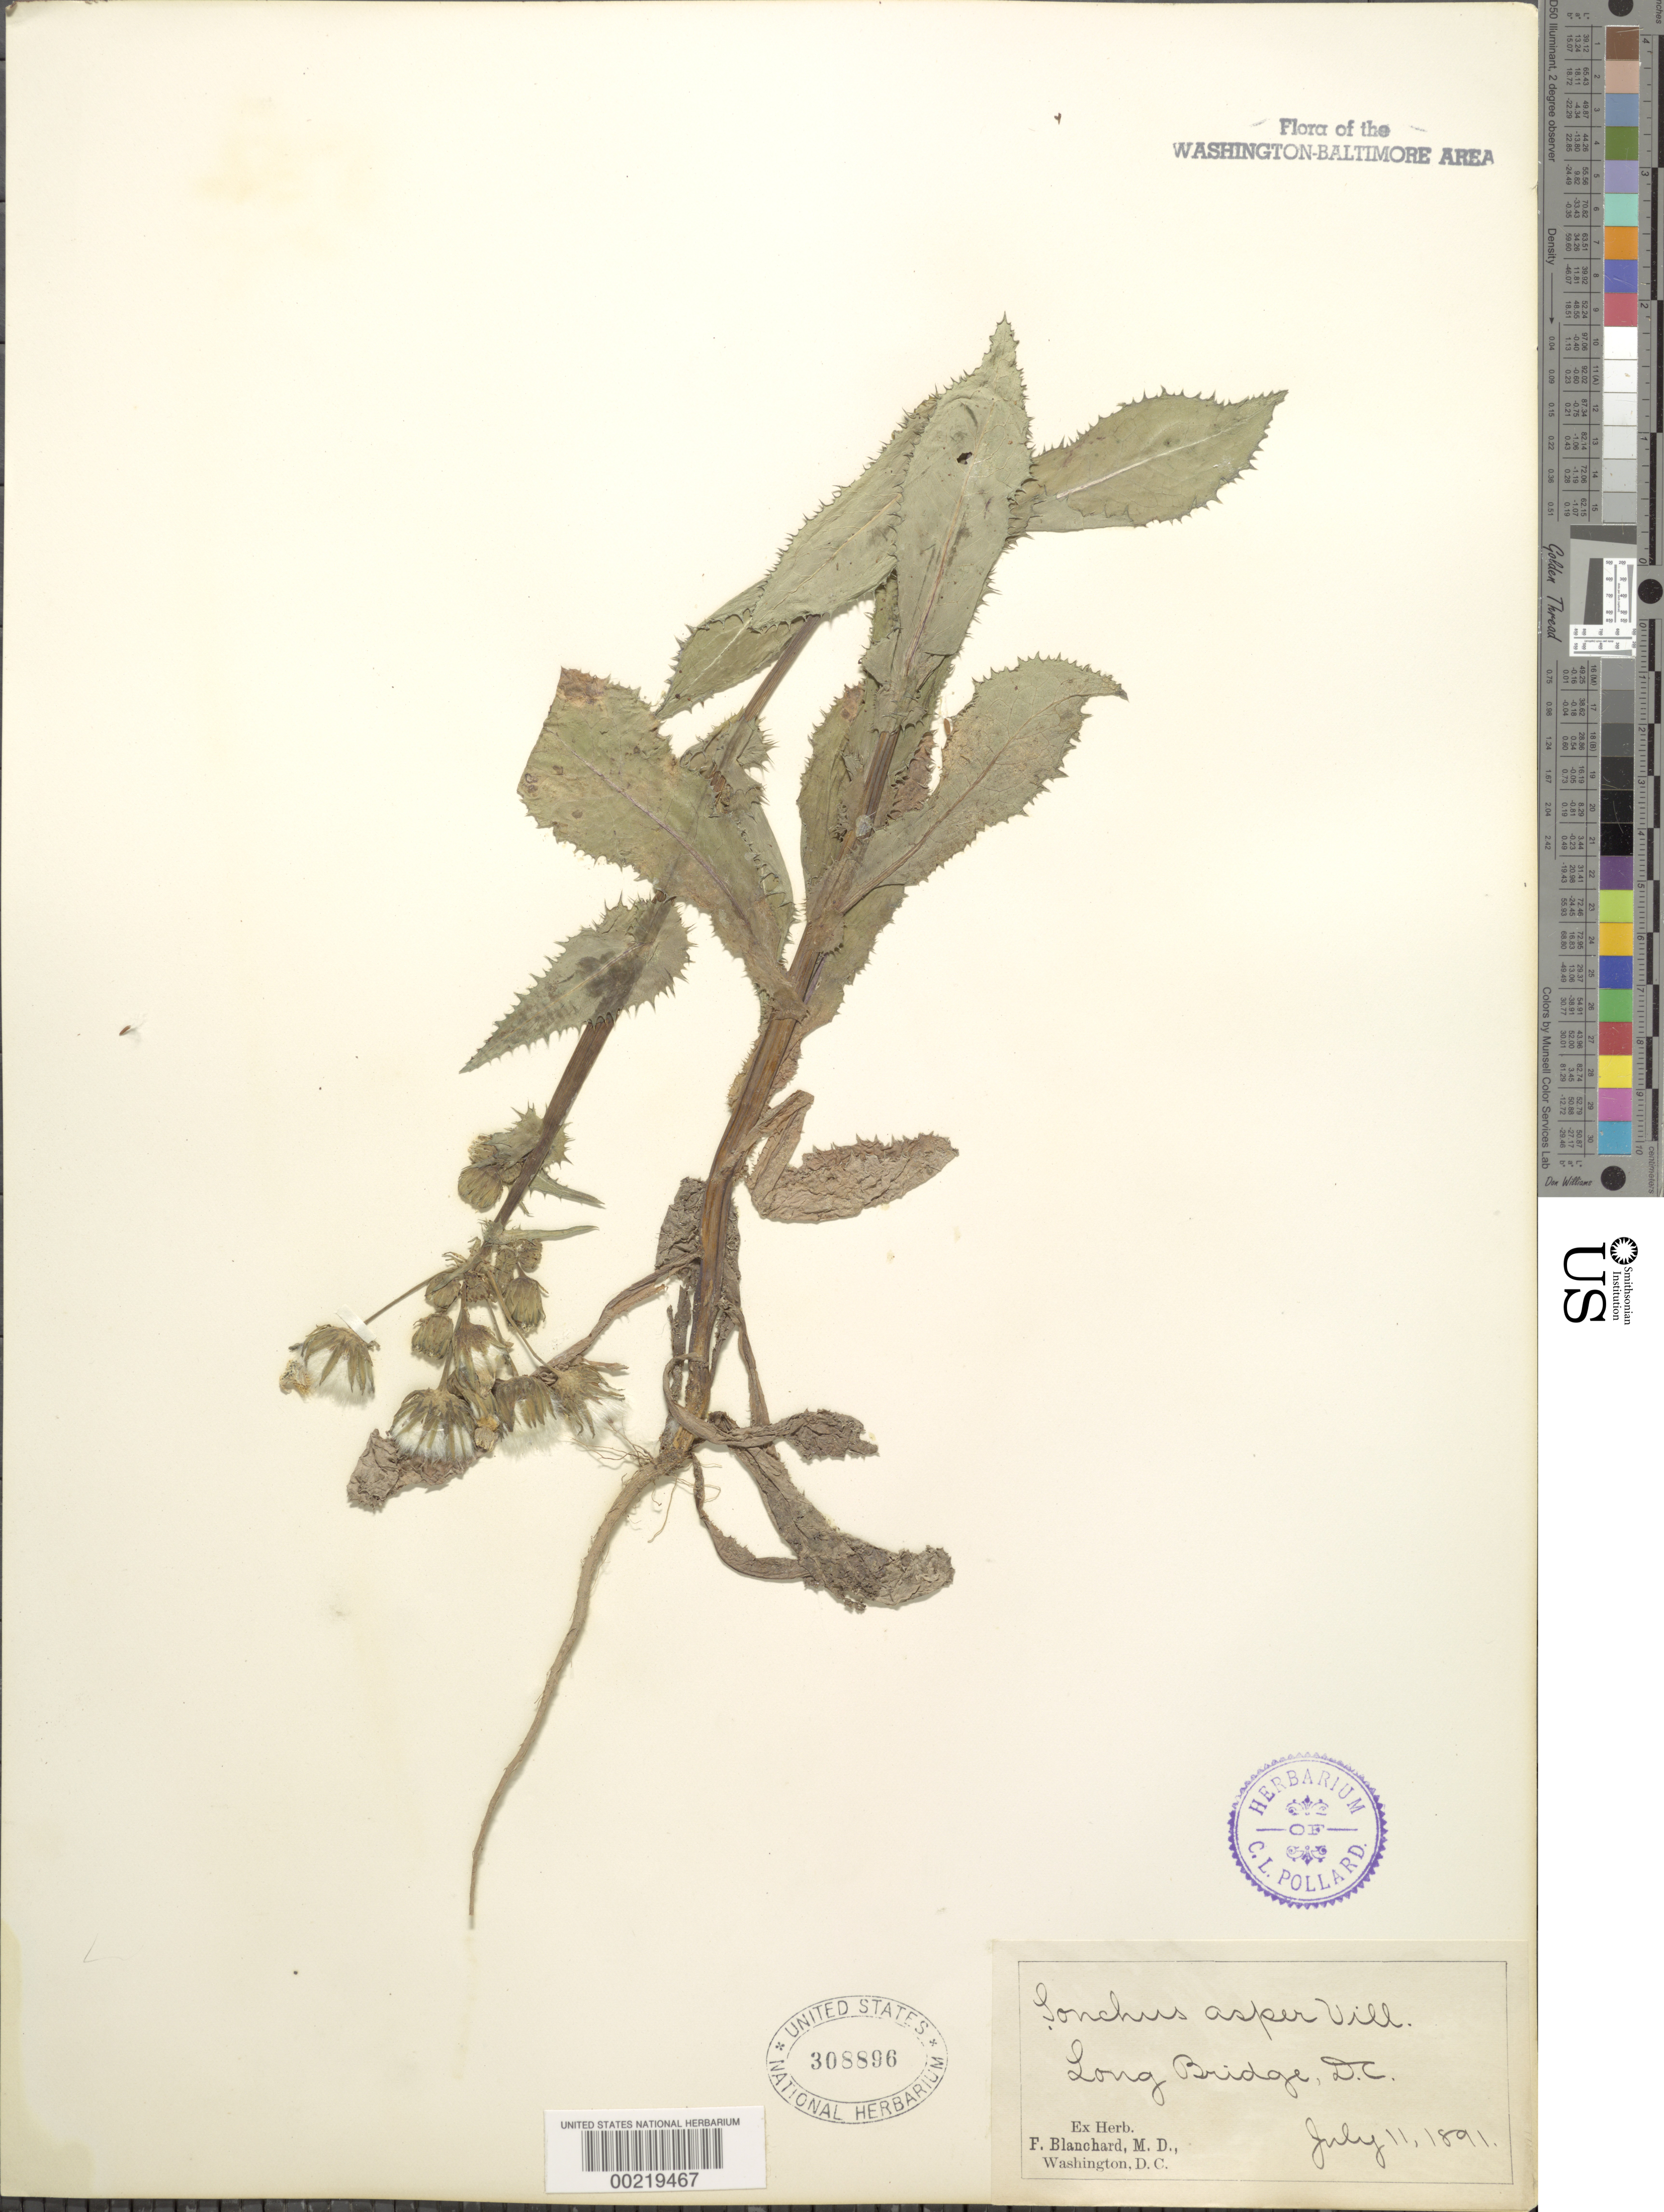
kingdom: Plantae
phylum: Tracheophyta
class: Magnoliopsida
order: Asterales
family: Asteraceae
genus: Sonchus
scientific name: Sonchus asper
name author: (L.) Hill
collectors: F. Blanchard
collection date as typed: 11 Jul 1891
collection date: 1891-07-11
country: United States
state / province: District of Columbia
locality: Long Bridge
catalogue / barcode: US 308896